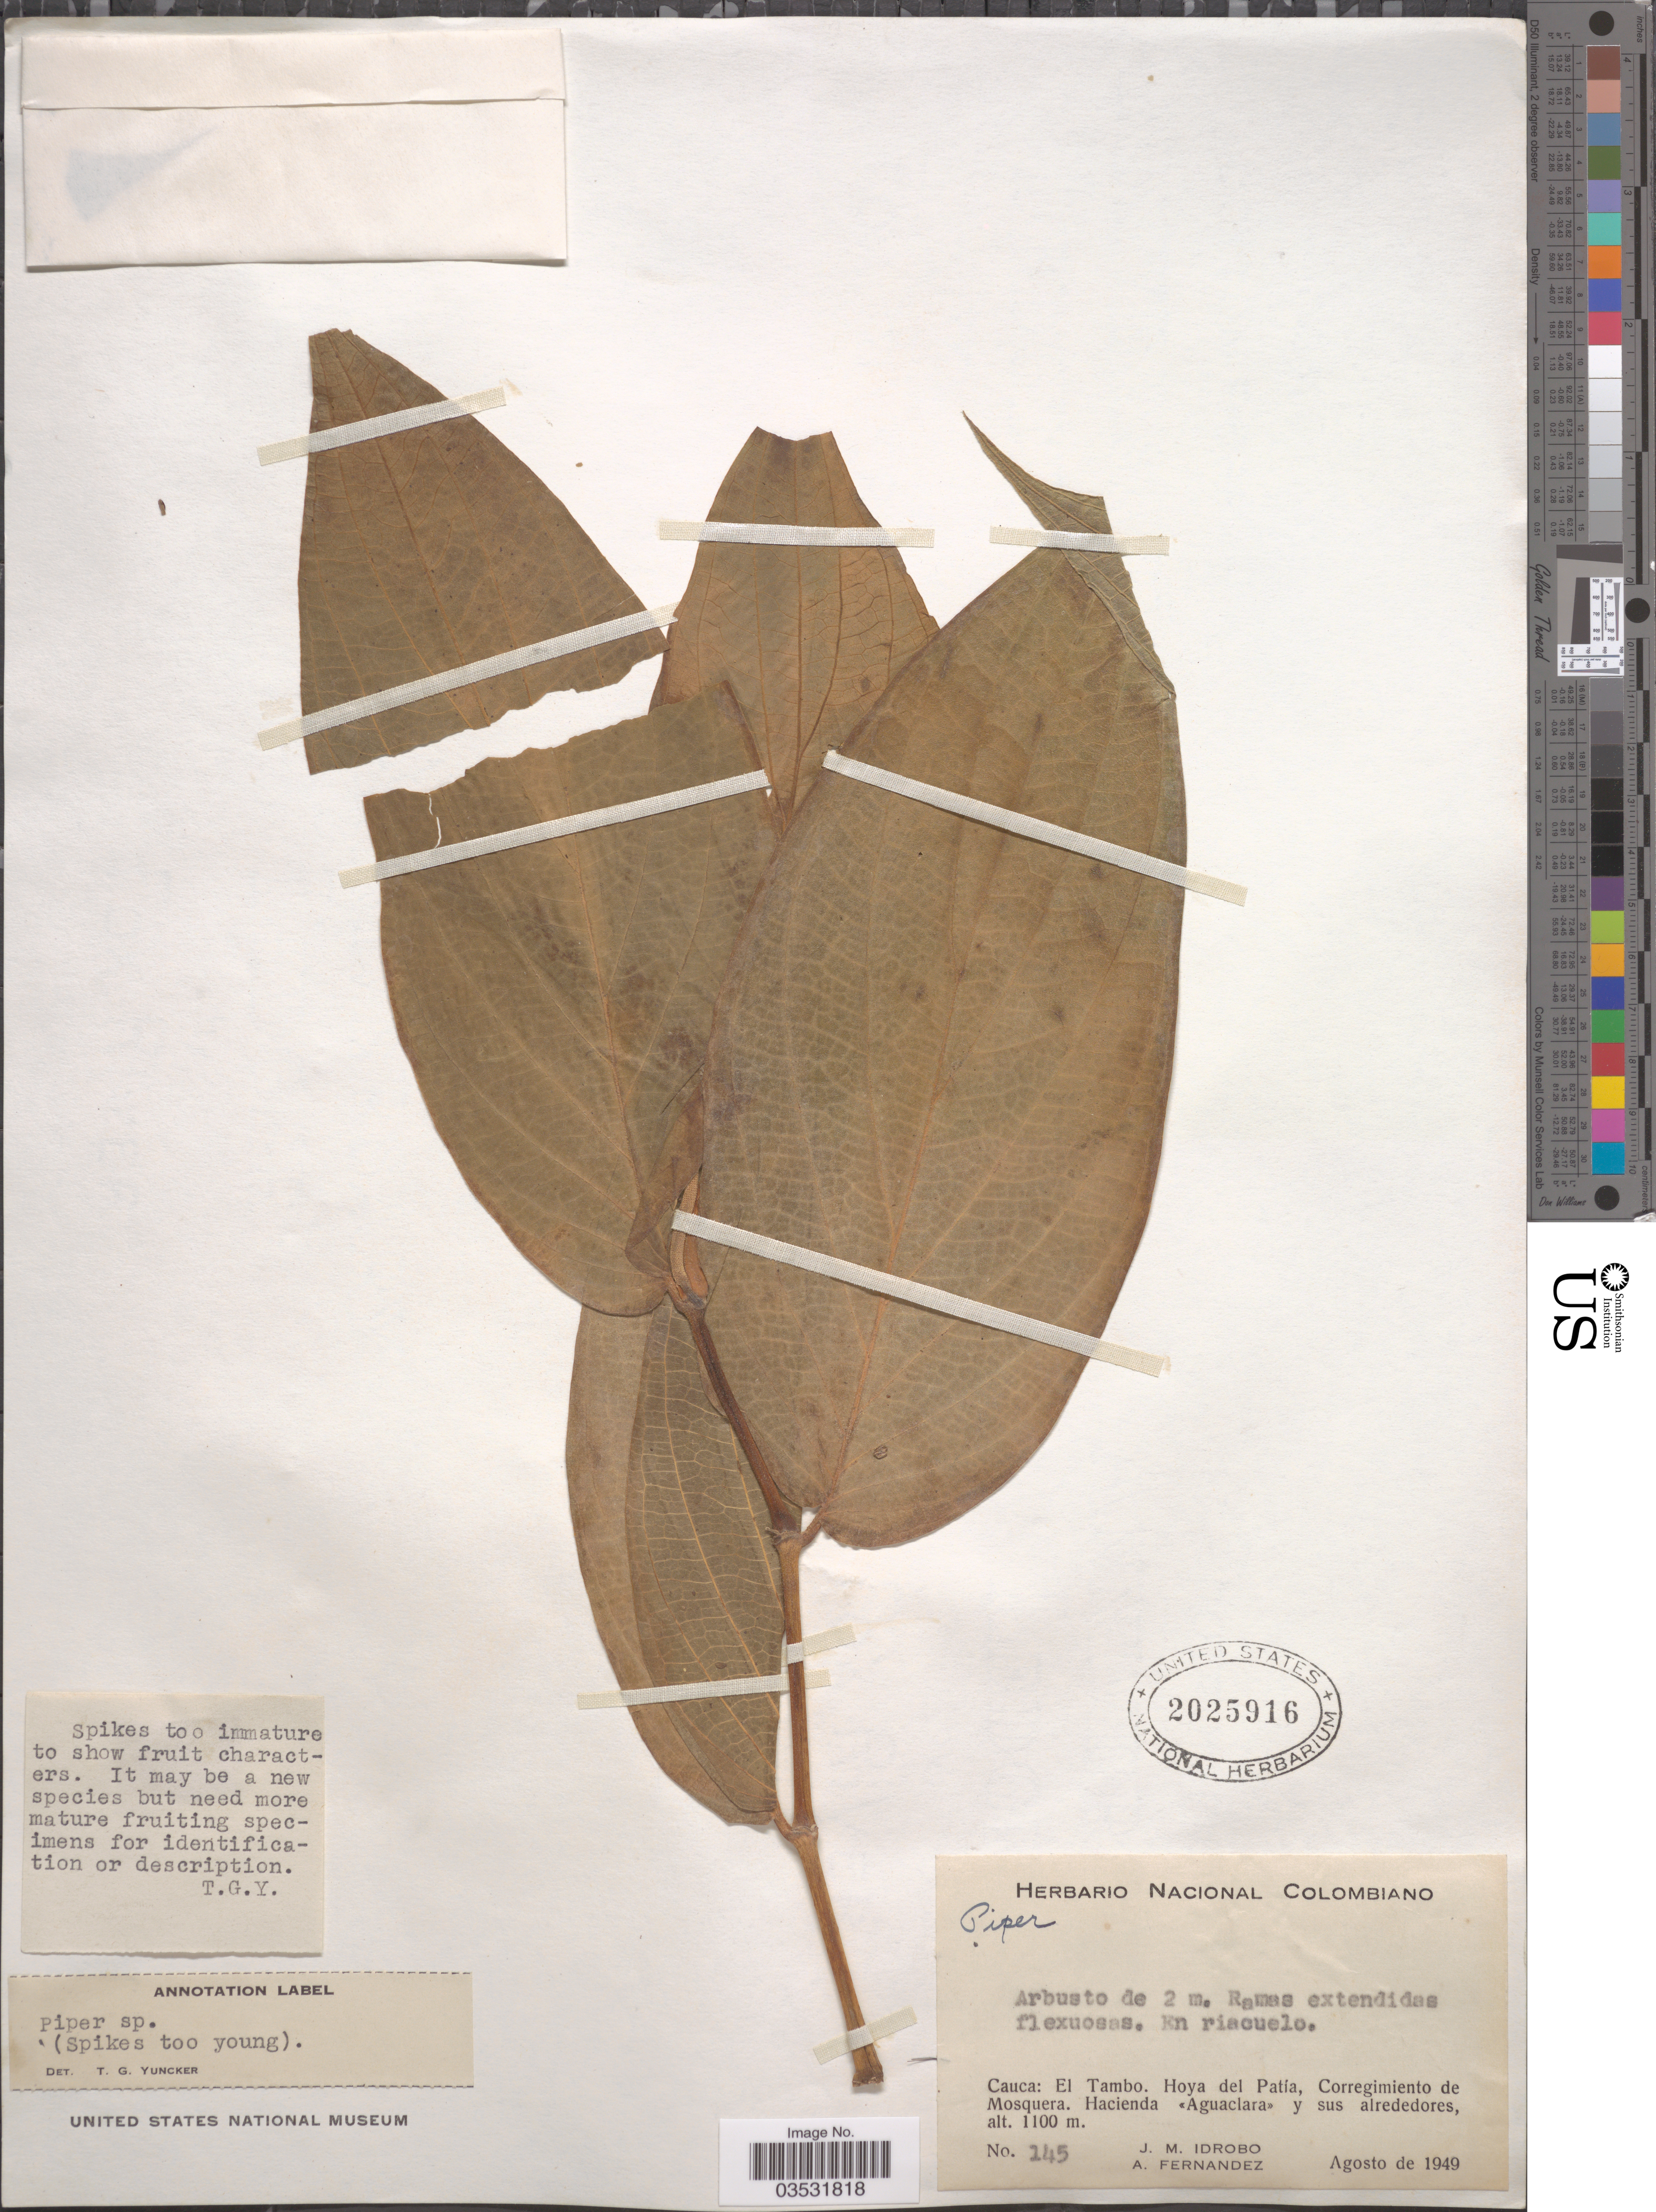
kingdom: Plantae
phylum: Tracheophyta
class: Magnoliopsida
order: Piperales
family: Piperaceae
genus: Piper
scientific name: Piper sp.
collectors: J. M. Idrobo & A. Fernandez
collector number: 145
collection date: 1949-08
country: Colombia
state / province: Cauca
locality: El Tambo. Hoya del Patía, Corregimiento de Mosquera. Hacienda «Aguaclara» y sus alrededores.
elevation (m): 1100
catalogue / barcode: US 2025916